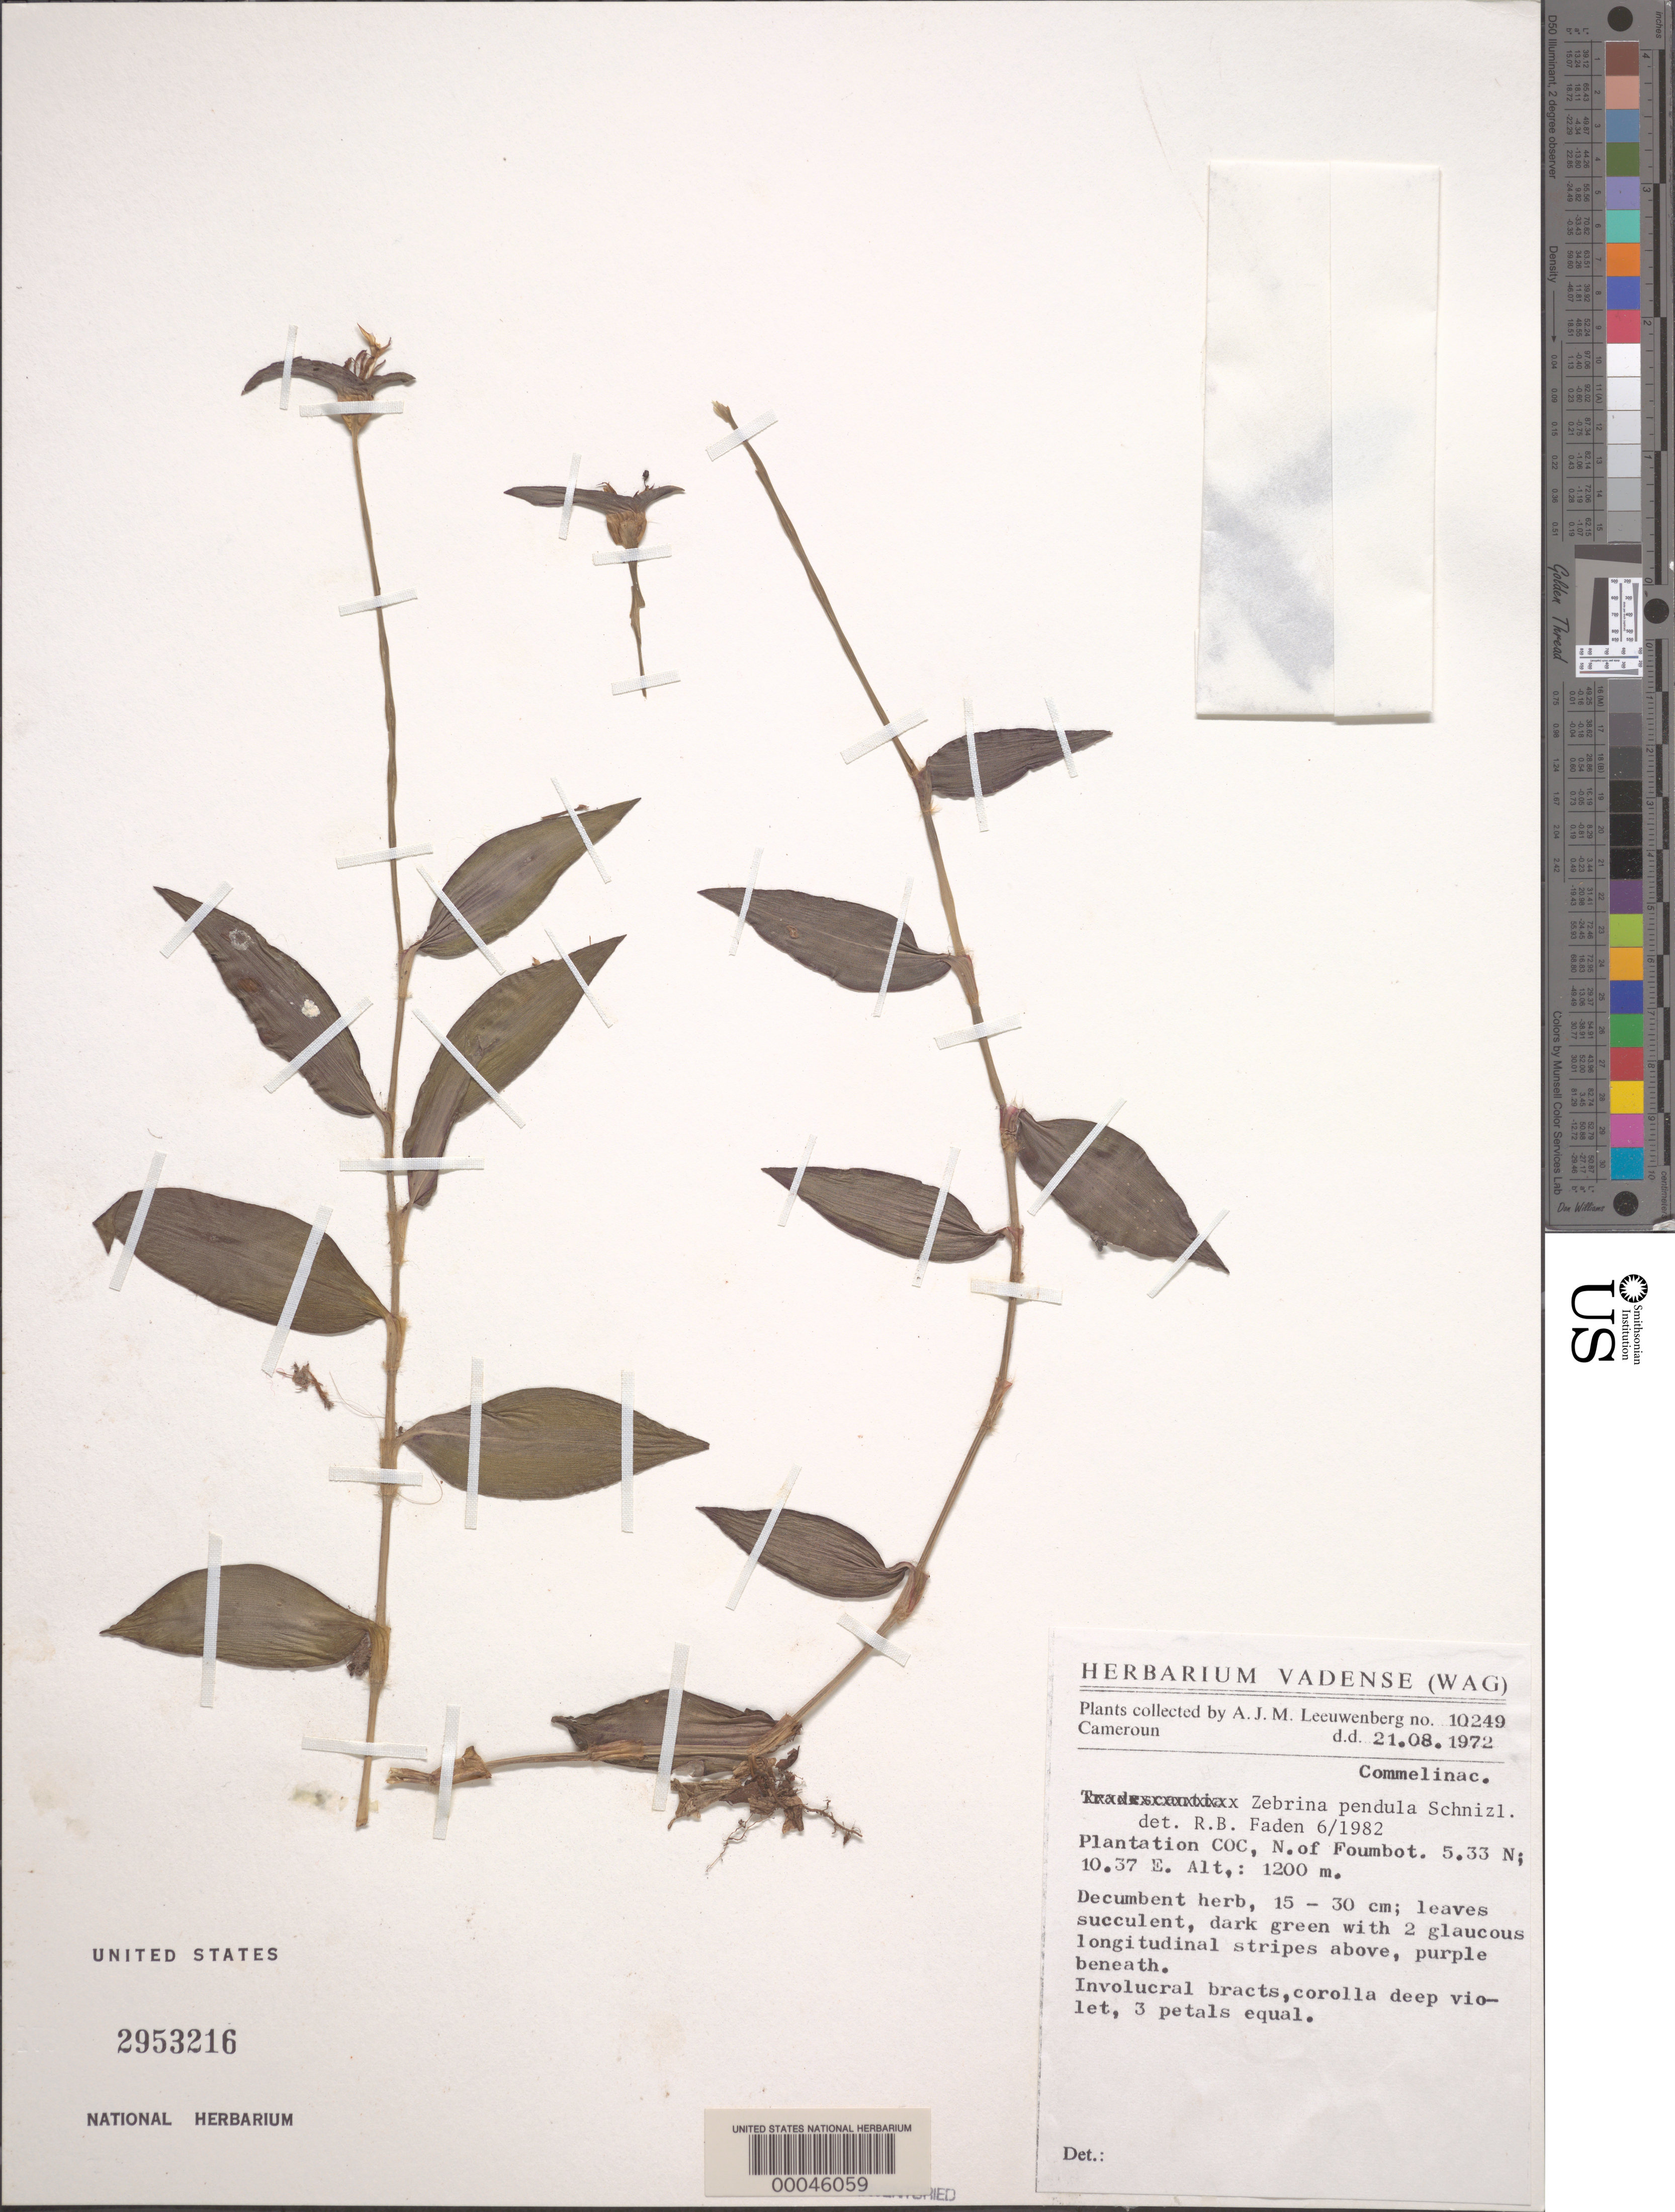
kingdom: Plantae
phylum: Tracheophyta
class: Liliopsida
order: Commelinales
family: Commelinaceae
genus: Tradescantia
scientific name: Tradescantia zebrina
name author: Bosse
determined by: Faden, Robert B., (US), Smithsonian Institution - National Museum of Natural History (UNITED STATES)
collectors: A. J. M. Leeuwenberg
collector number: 10249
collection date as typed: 21 Aug 1972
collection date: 1972-08-21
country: Cameroon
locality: N of foumbot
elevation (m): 1200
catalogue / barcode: US 2953216